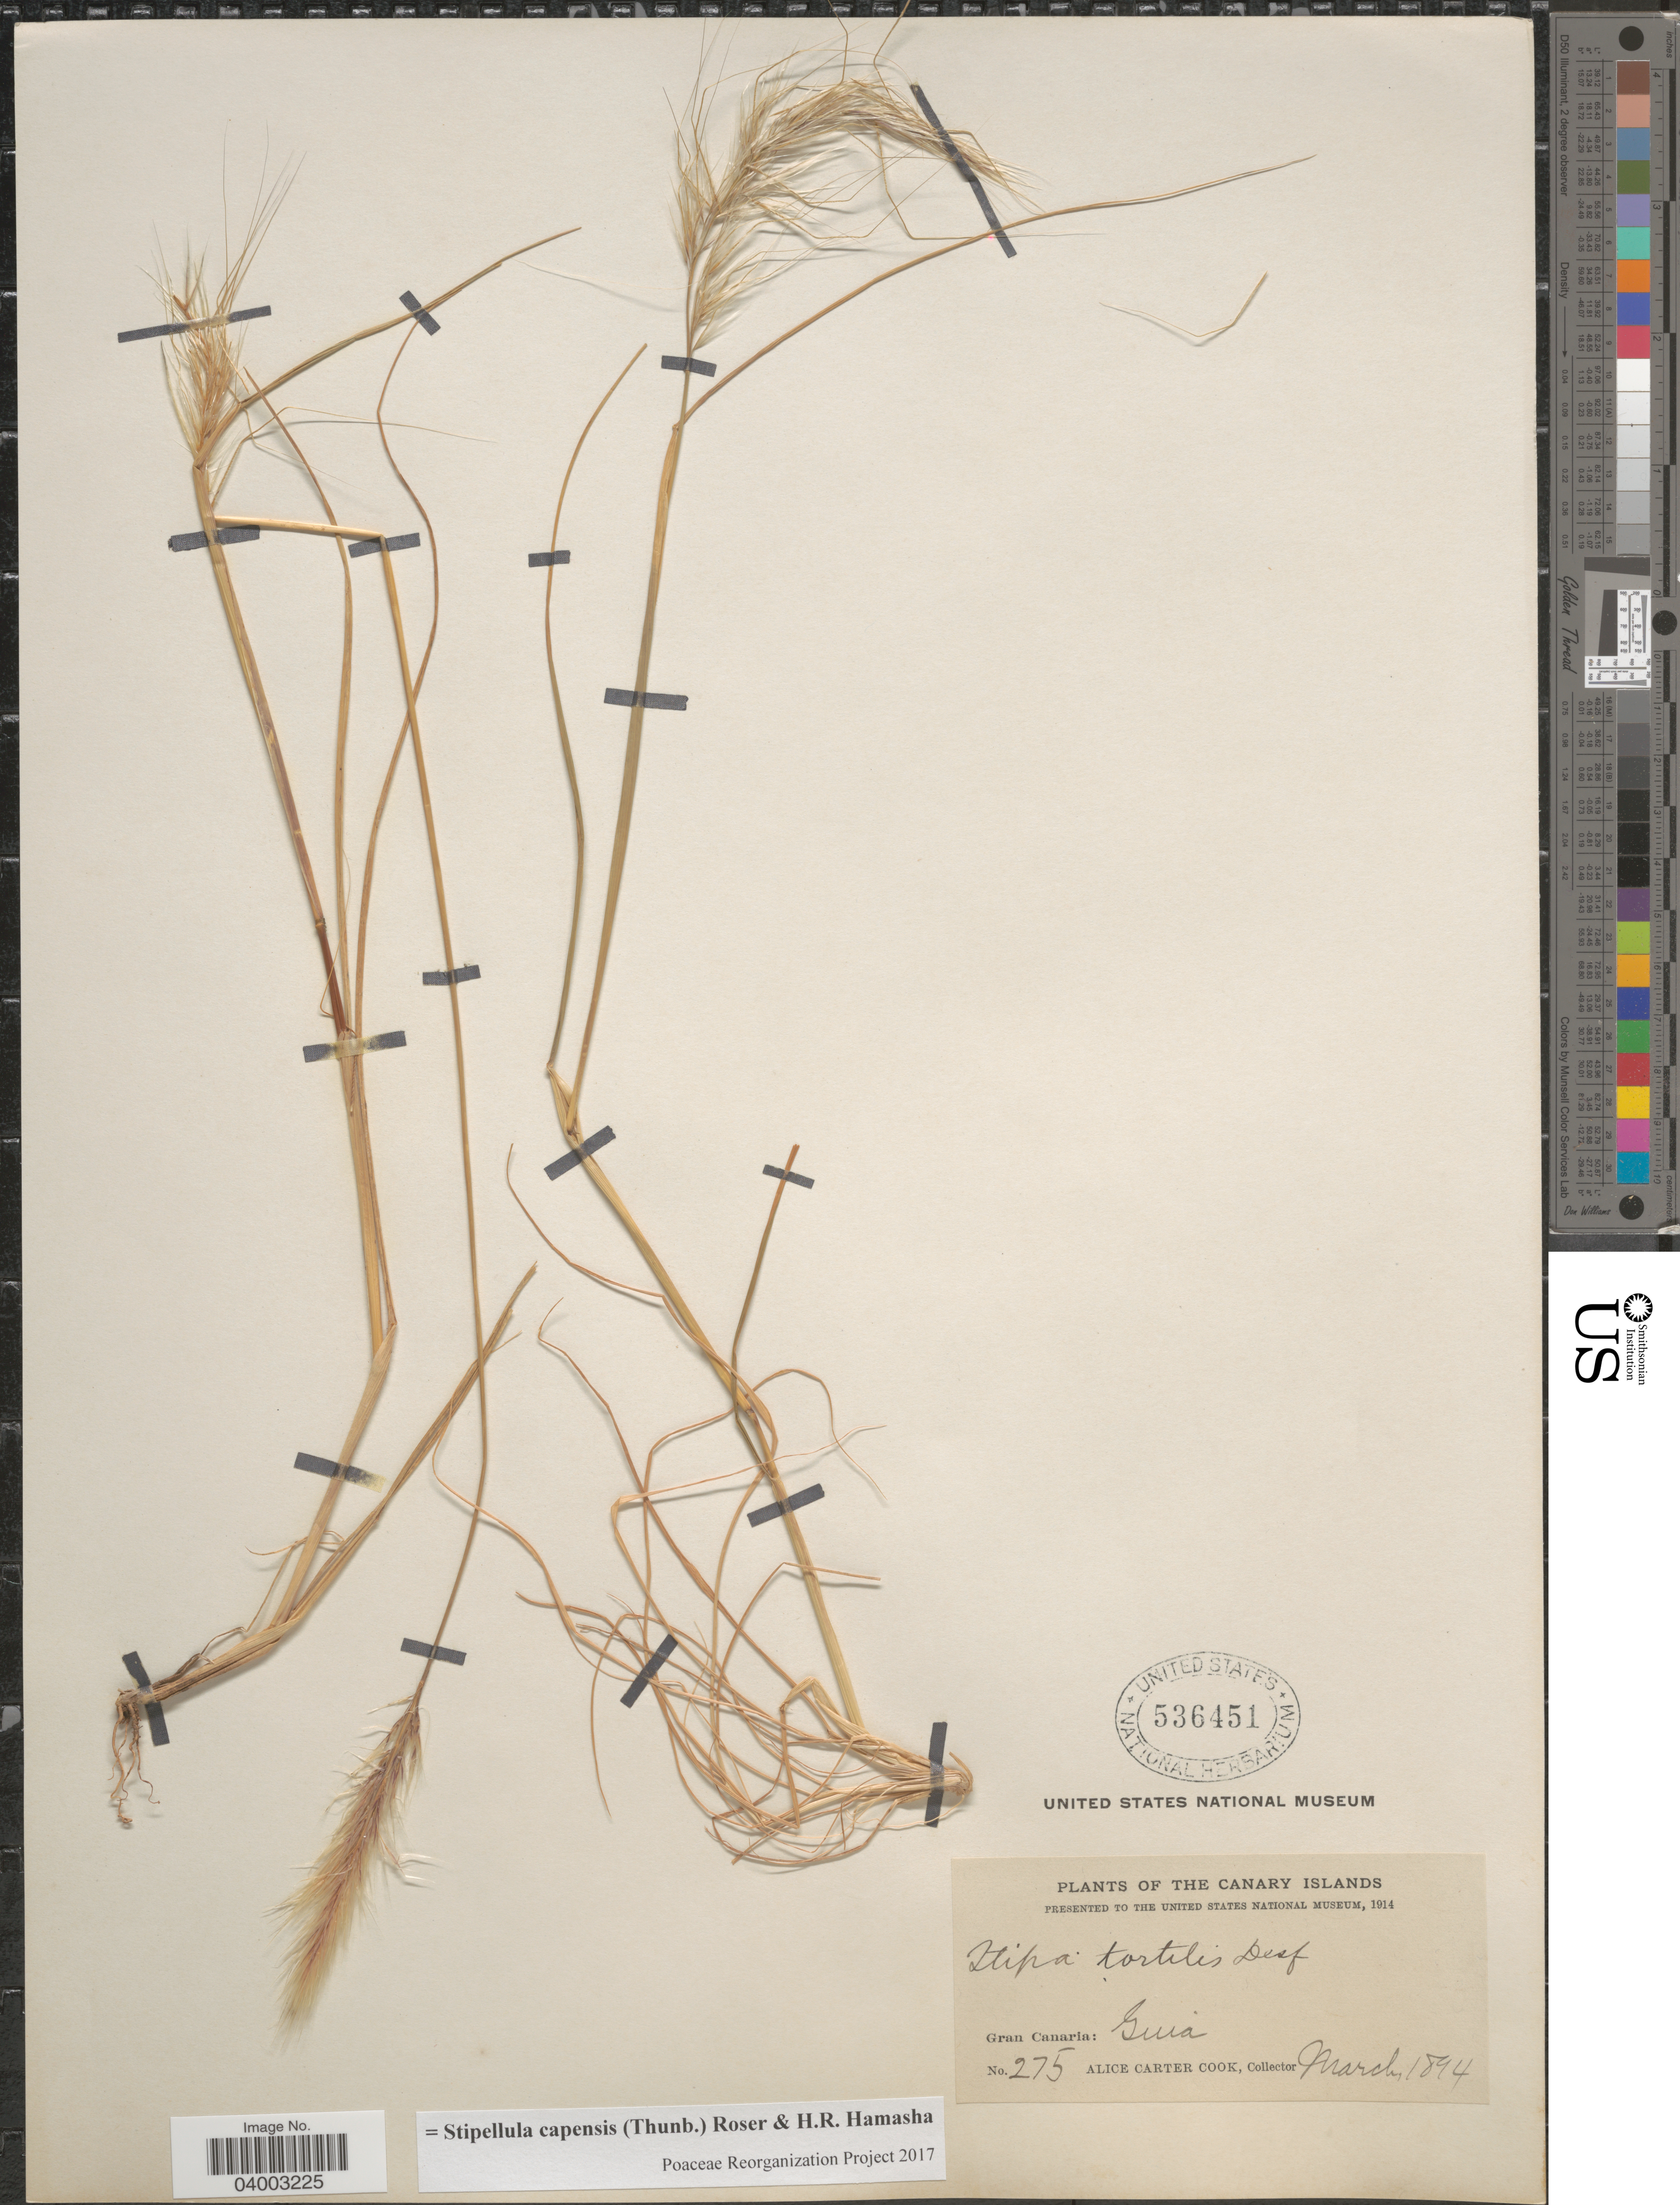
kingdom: Plantae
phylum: Tracheophyta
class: Liliopsida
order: Poales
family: Poaceae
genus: Stipellula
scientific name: Stipellula capensis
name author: (Thunb.) Röser & H. R. Hamasha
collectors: Alice C. Cook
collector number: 275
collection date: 1894-03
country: Spain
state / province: Canarias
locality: The Canary Islands. Gran Canaria: Guia.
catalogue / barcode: US 536451